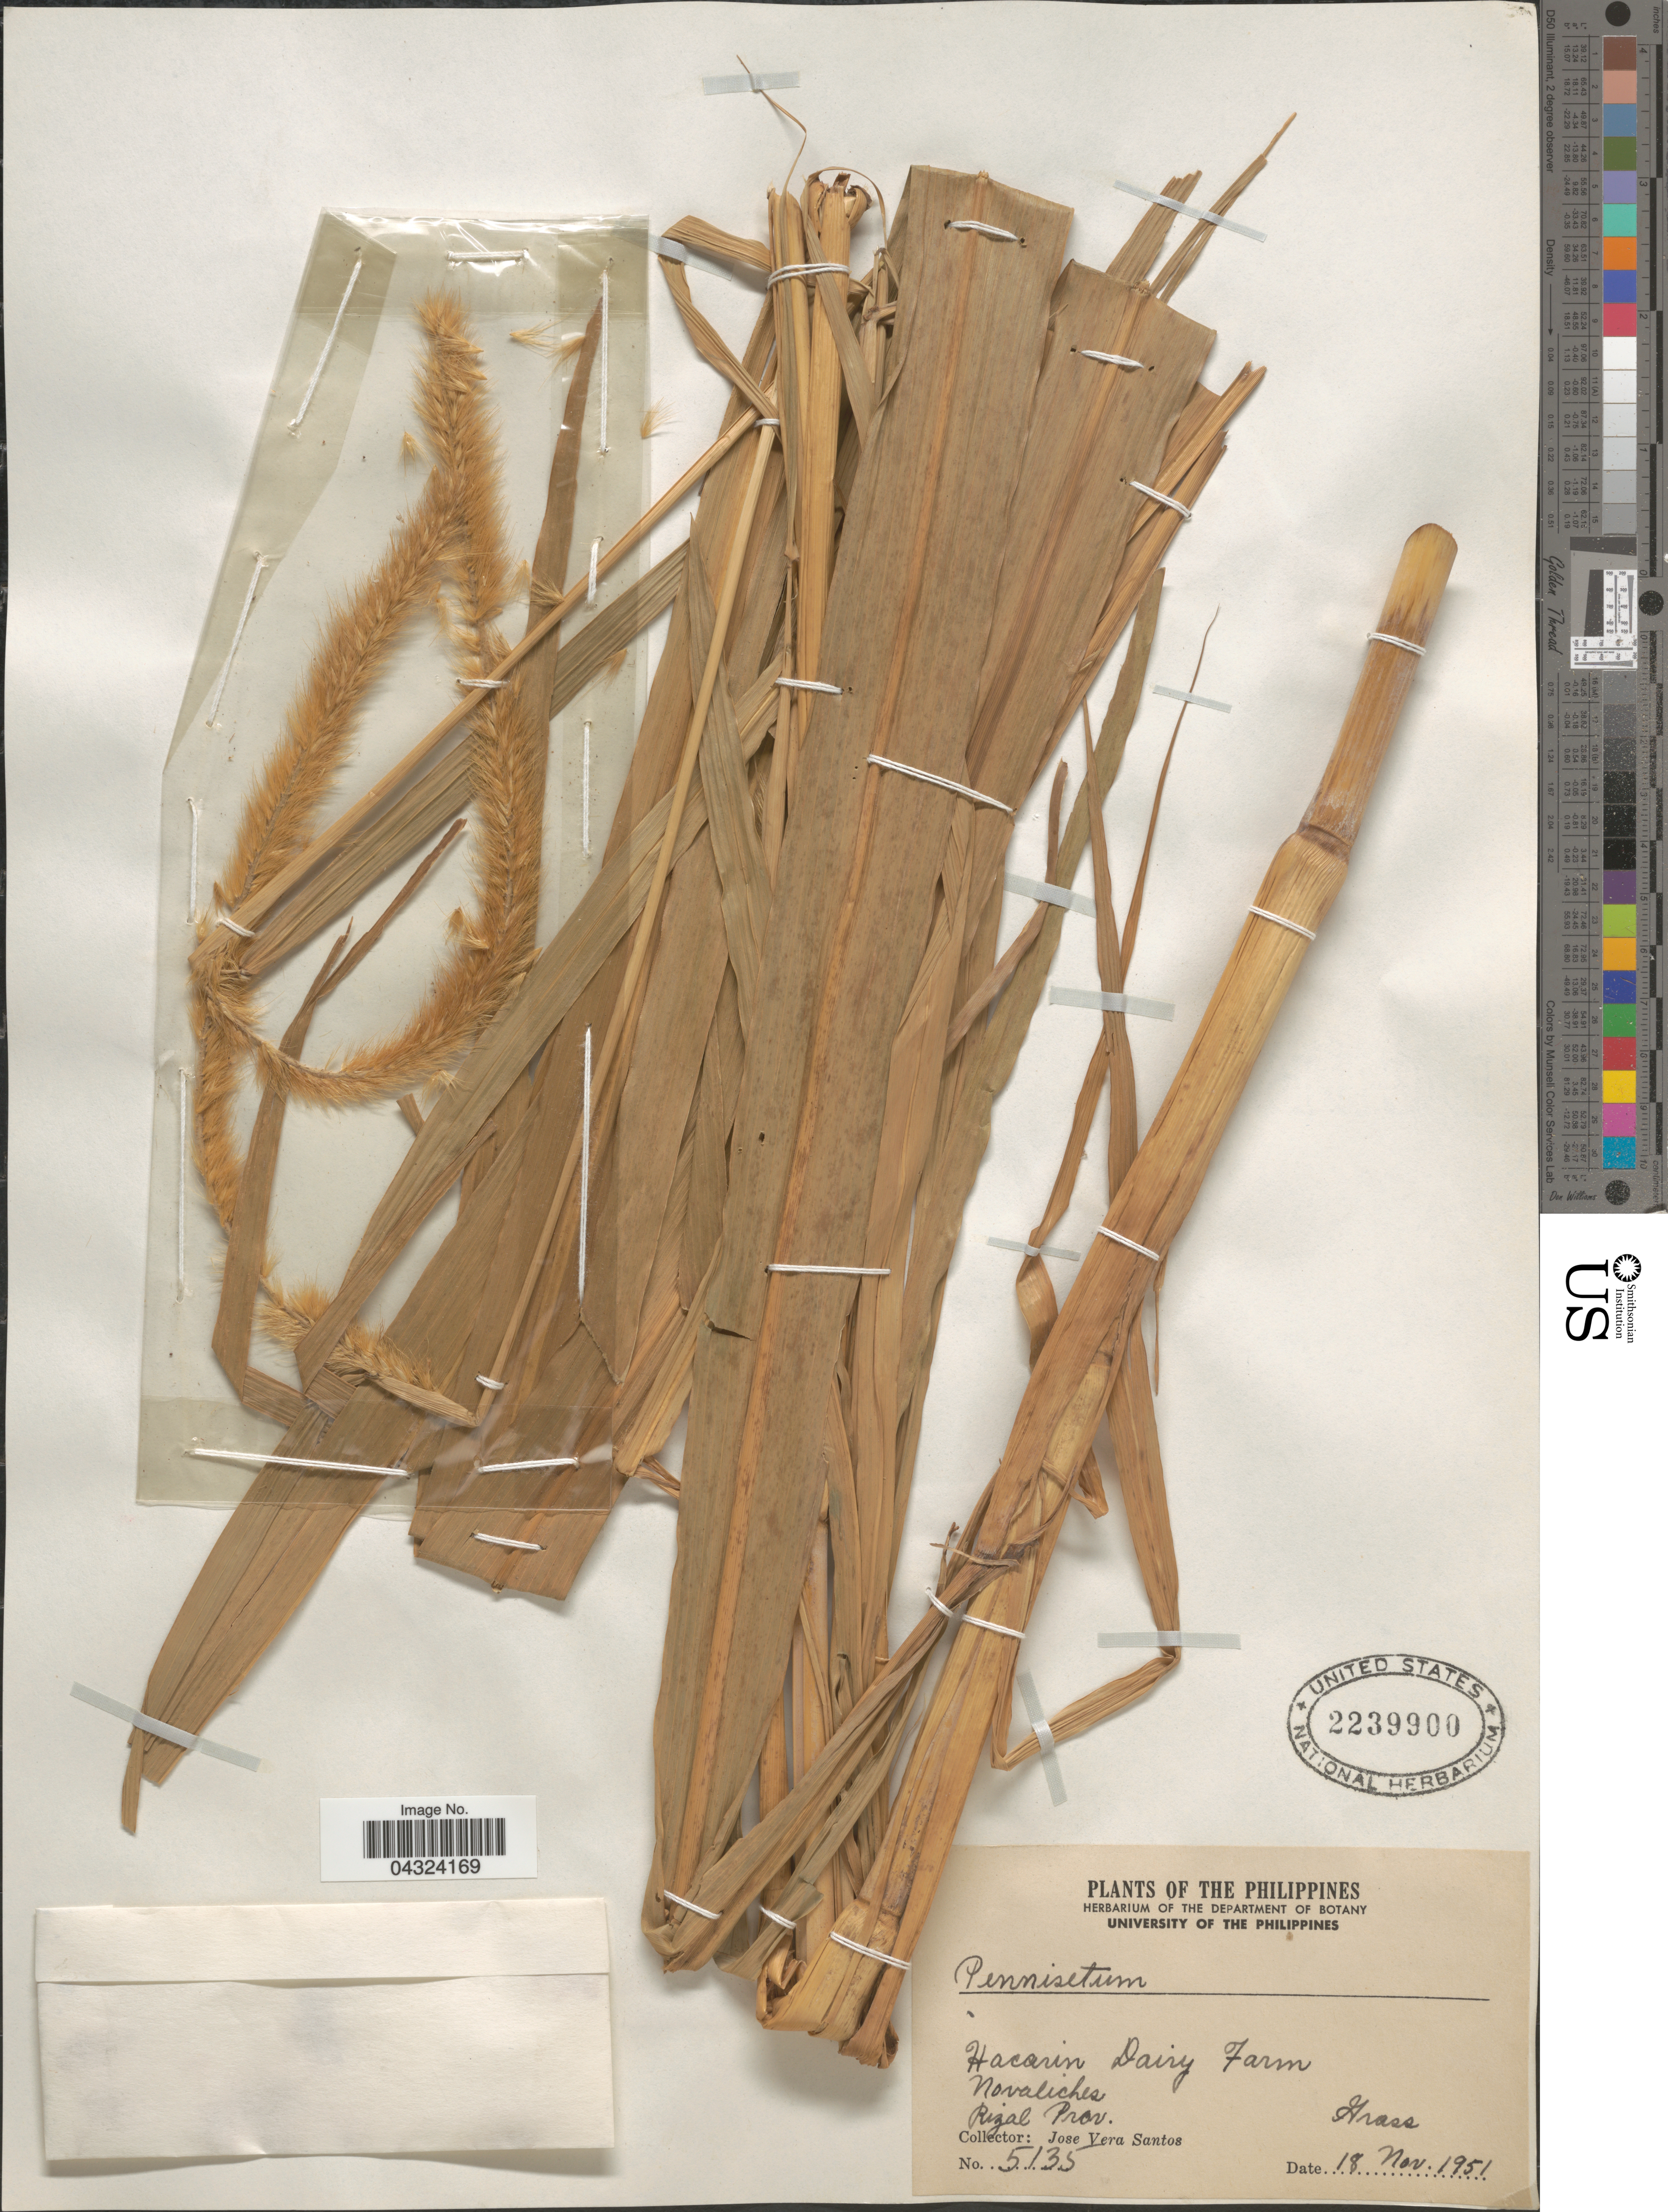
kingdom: Plantae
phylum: Tracheophyta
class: Liliopsida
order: Poales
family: Poaceae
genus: Cenchrus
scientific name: Cenchrus sp.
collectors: J. Santos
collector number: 5135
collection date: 1951-11-18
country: Philippines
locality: Hacarin Dairy Farm. Novaliches. Rizal Prov.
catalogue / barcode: US 2239900